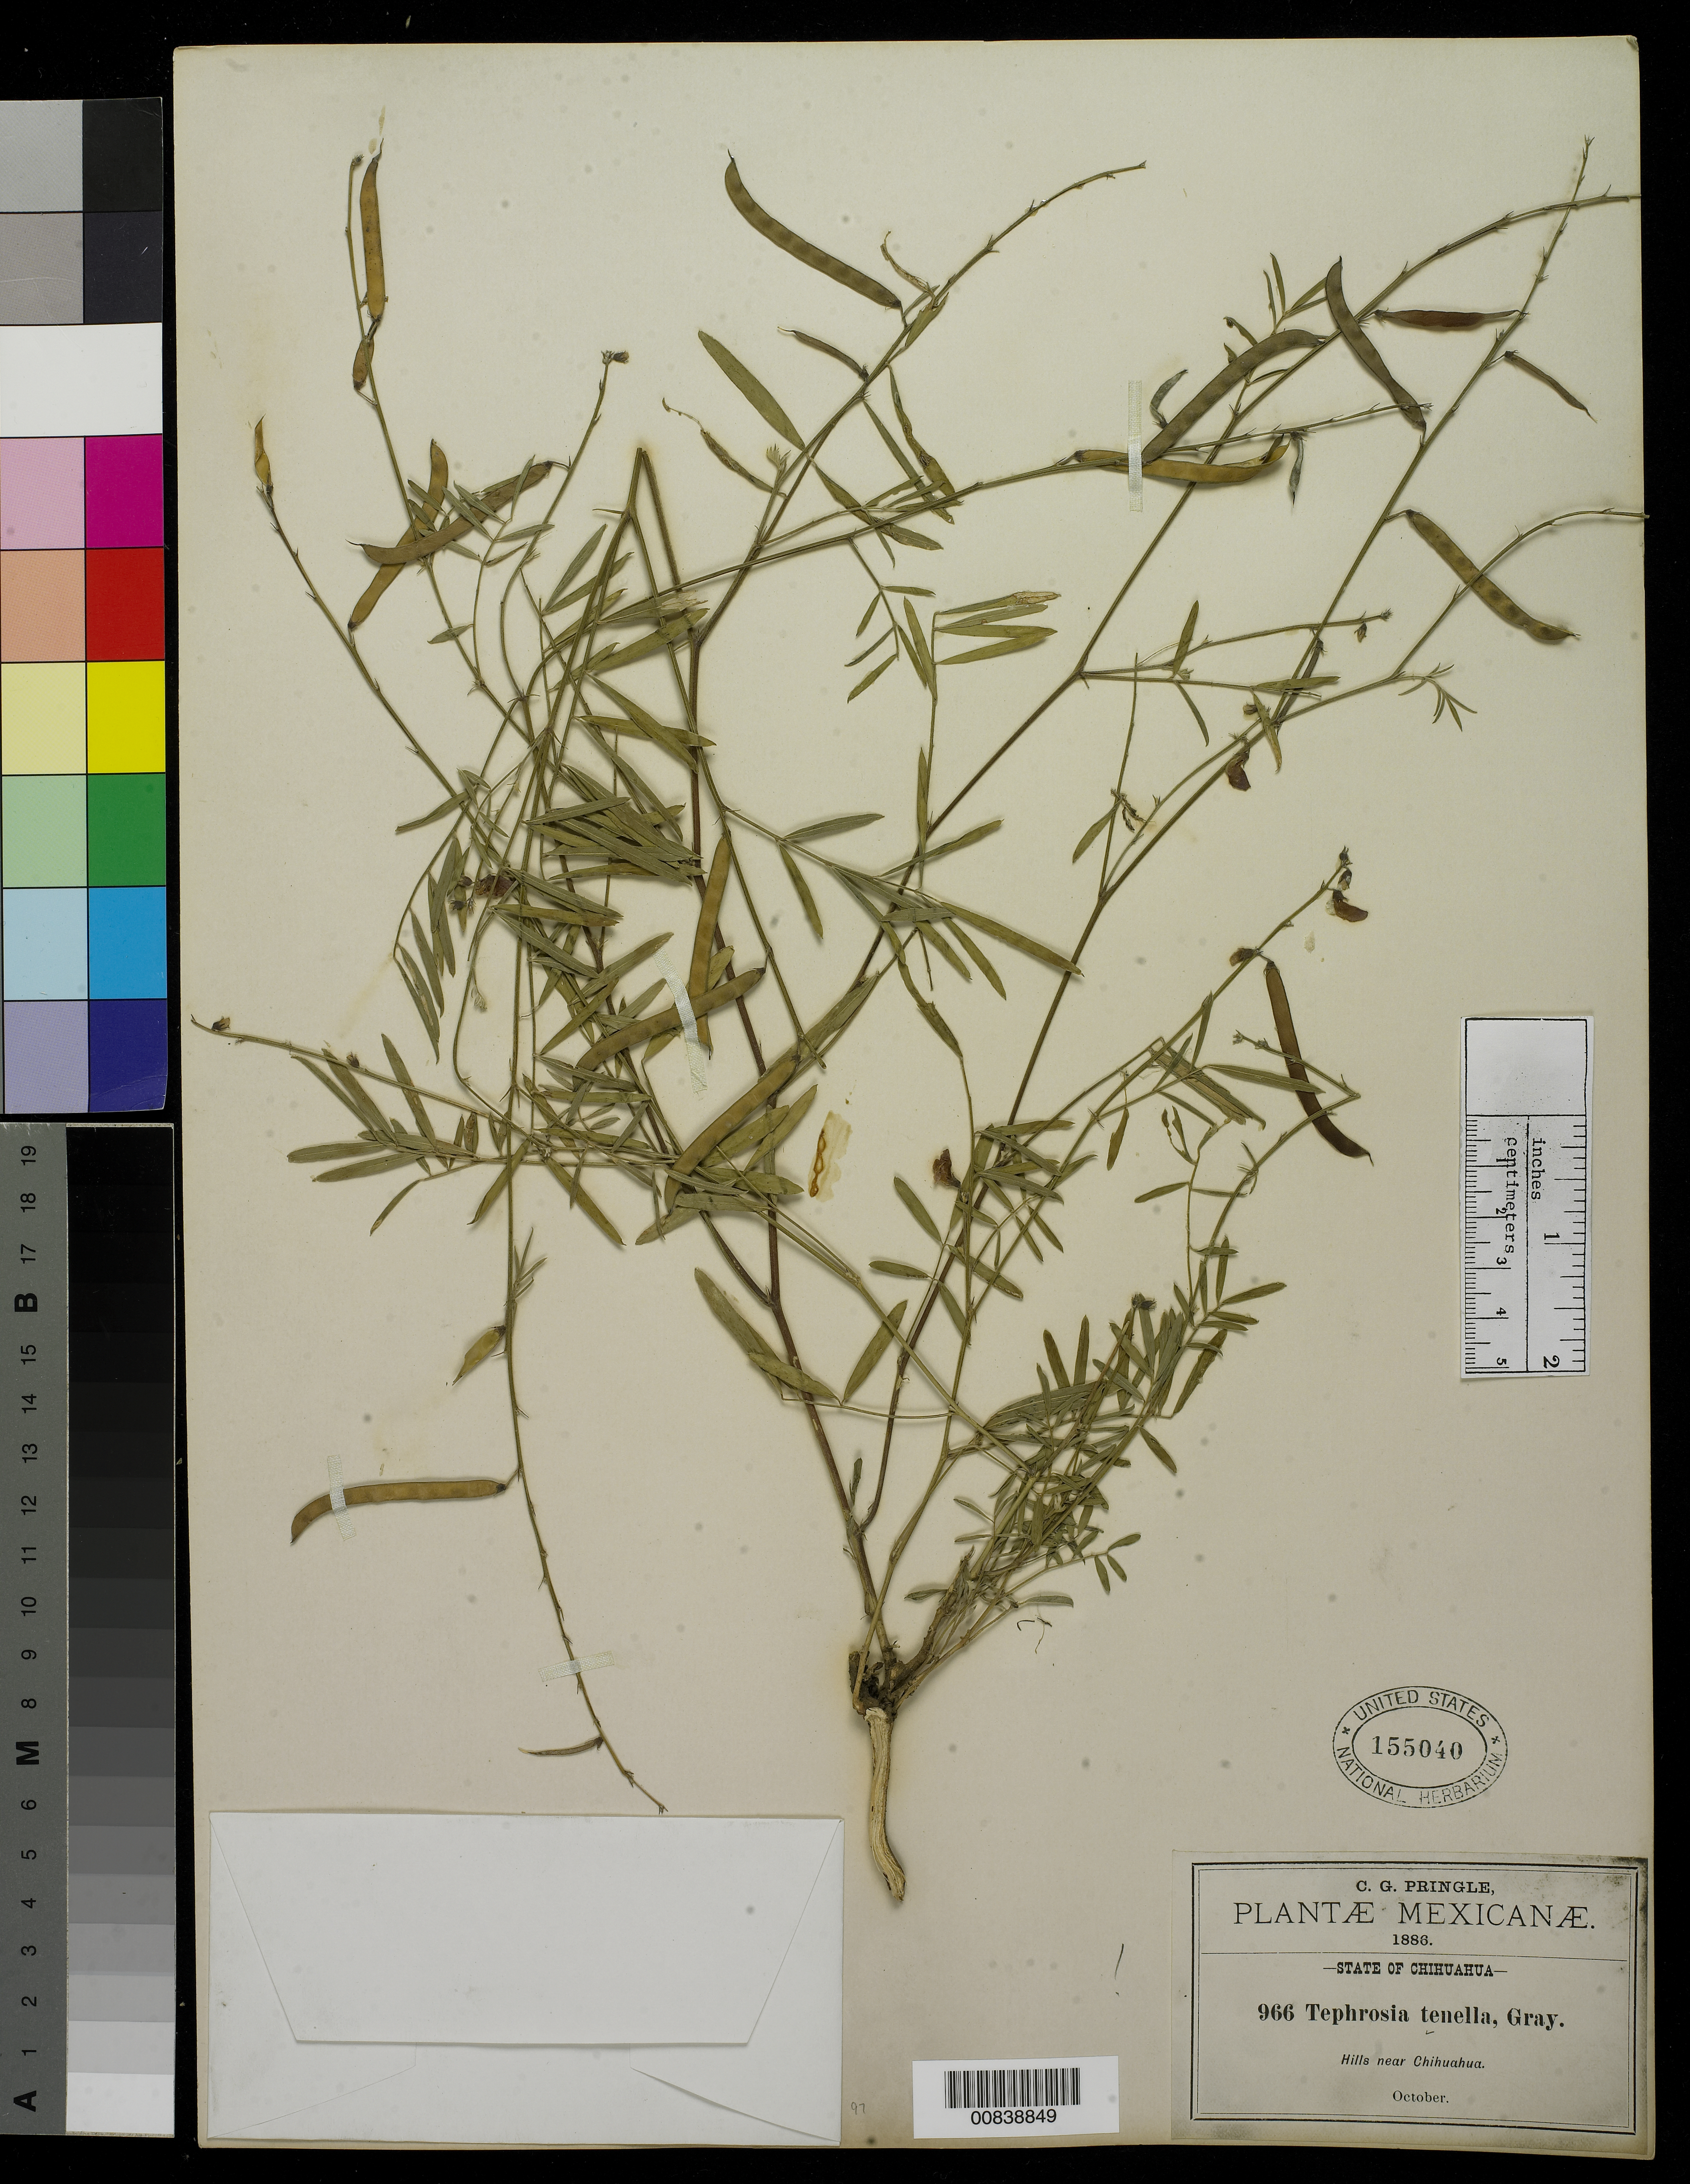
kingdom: Plantae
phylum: Tracheophyta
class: Magnoliopsida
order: Fabales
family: Fabaceae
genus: Tephrosia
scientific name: Tephrosia tenella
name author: A. Gray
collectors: C. G. Pringle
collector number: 966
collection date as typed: Oct 1886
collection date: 1886-10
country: Mexico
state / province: Chihuahua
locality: Hills near Chihuahua.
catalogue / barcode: US 155040